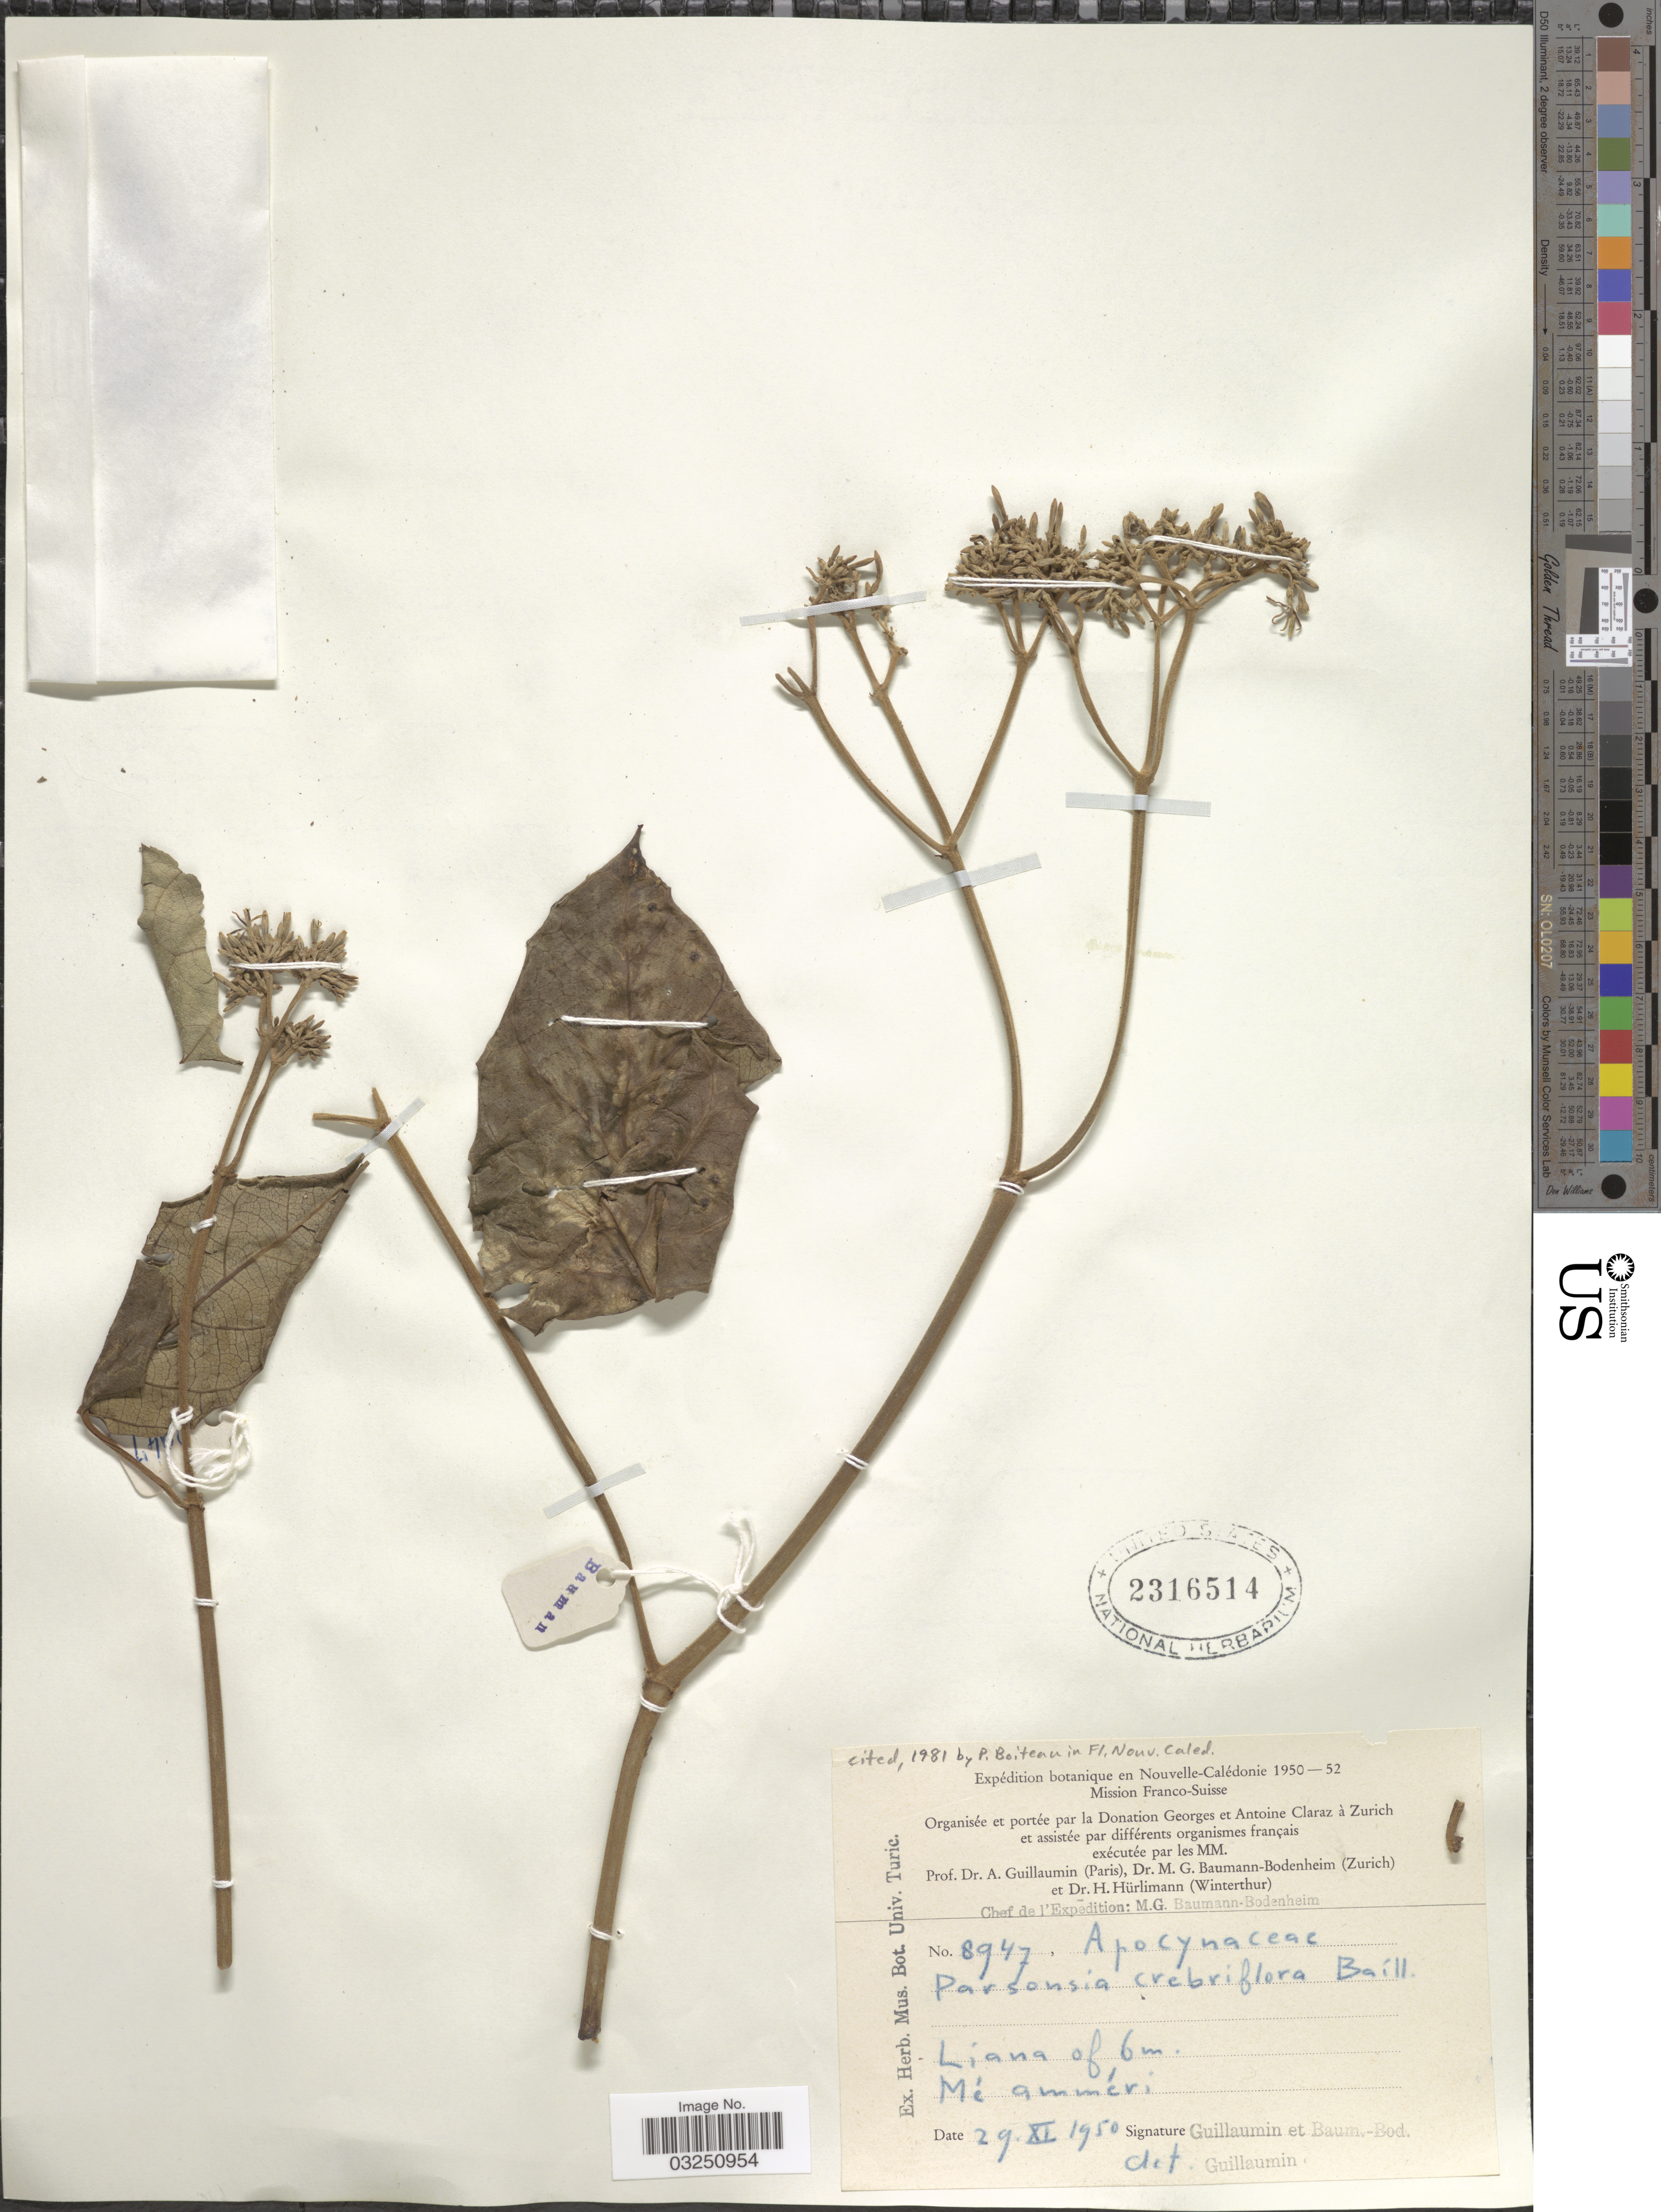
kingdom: Plantae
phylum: Tracheophyta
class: Magnoliopsida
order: Myrtales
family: Lythraceae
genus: Parsonsia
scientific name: Parsonsia crebriflora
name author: Baill.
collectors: A. Guillaumin & M. G. Baumann-Bodenheim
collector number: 8947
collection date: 1950-11-29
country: New Caledonia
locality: Nouvelle-Calédonie. Mé Amméri.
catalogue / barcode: US 2316514